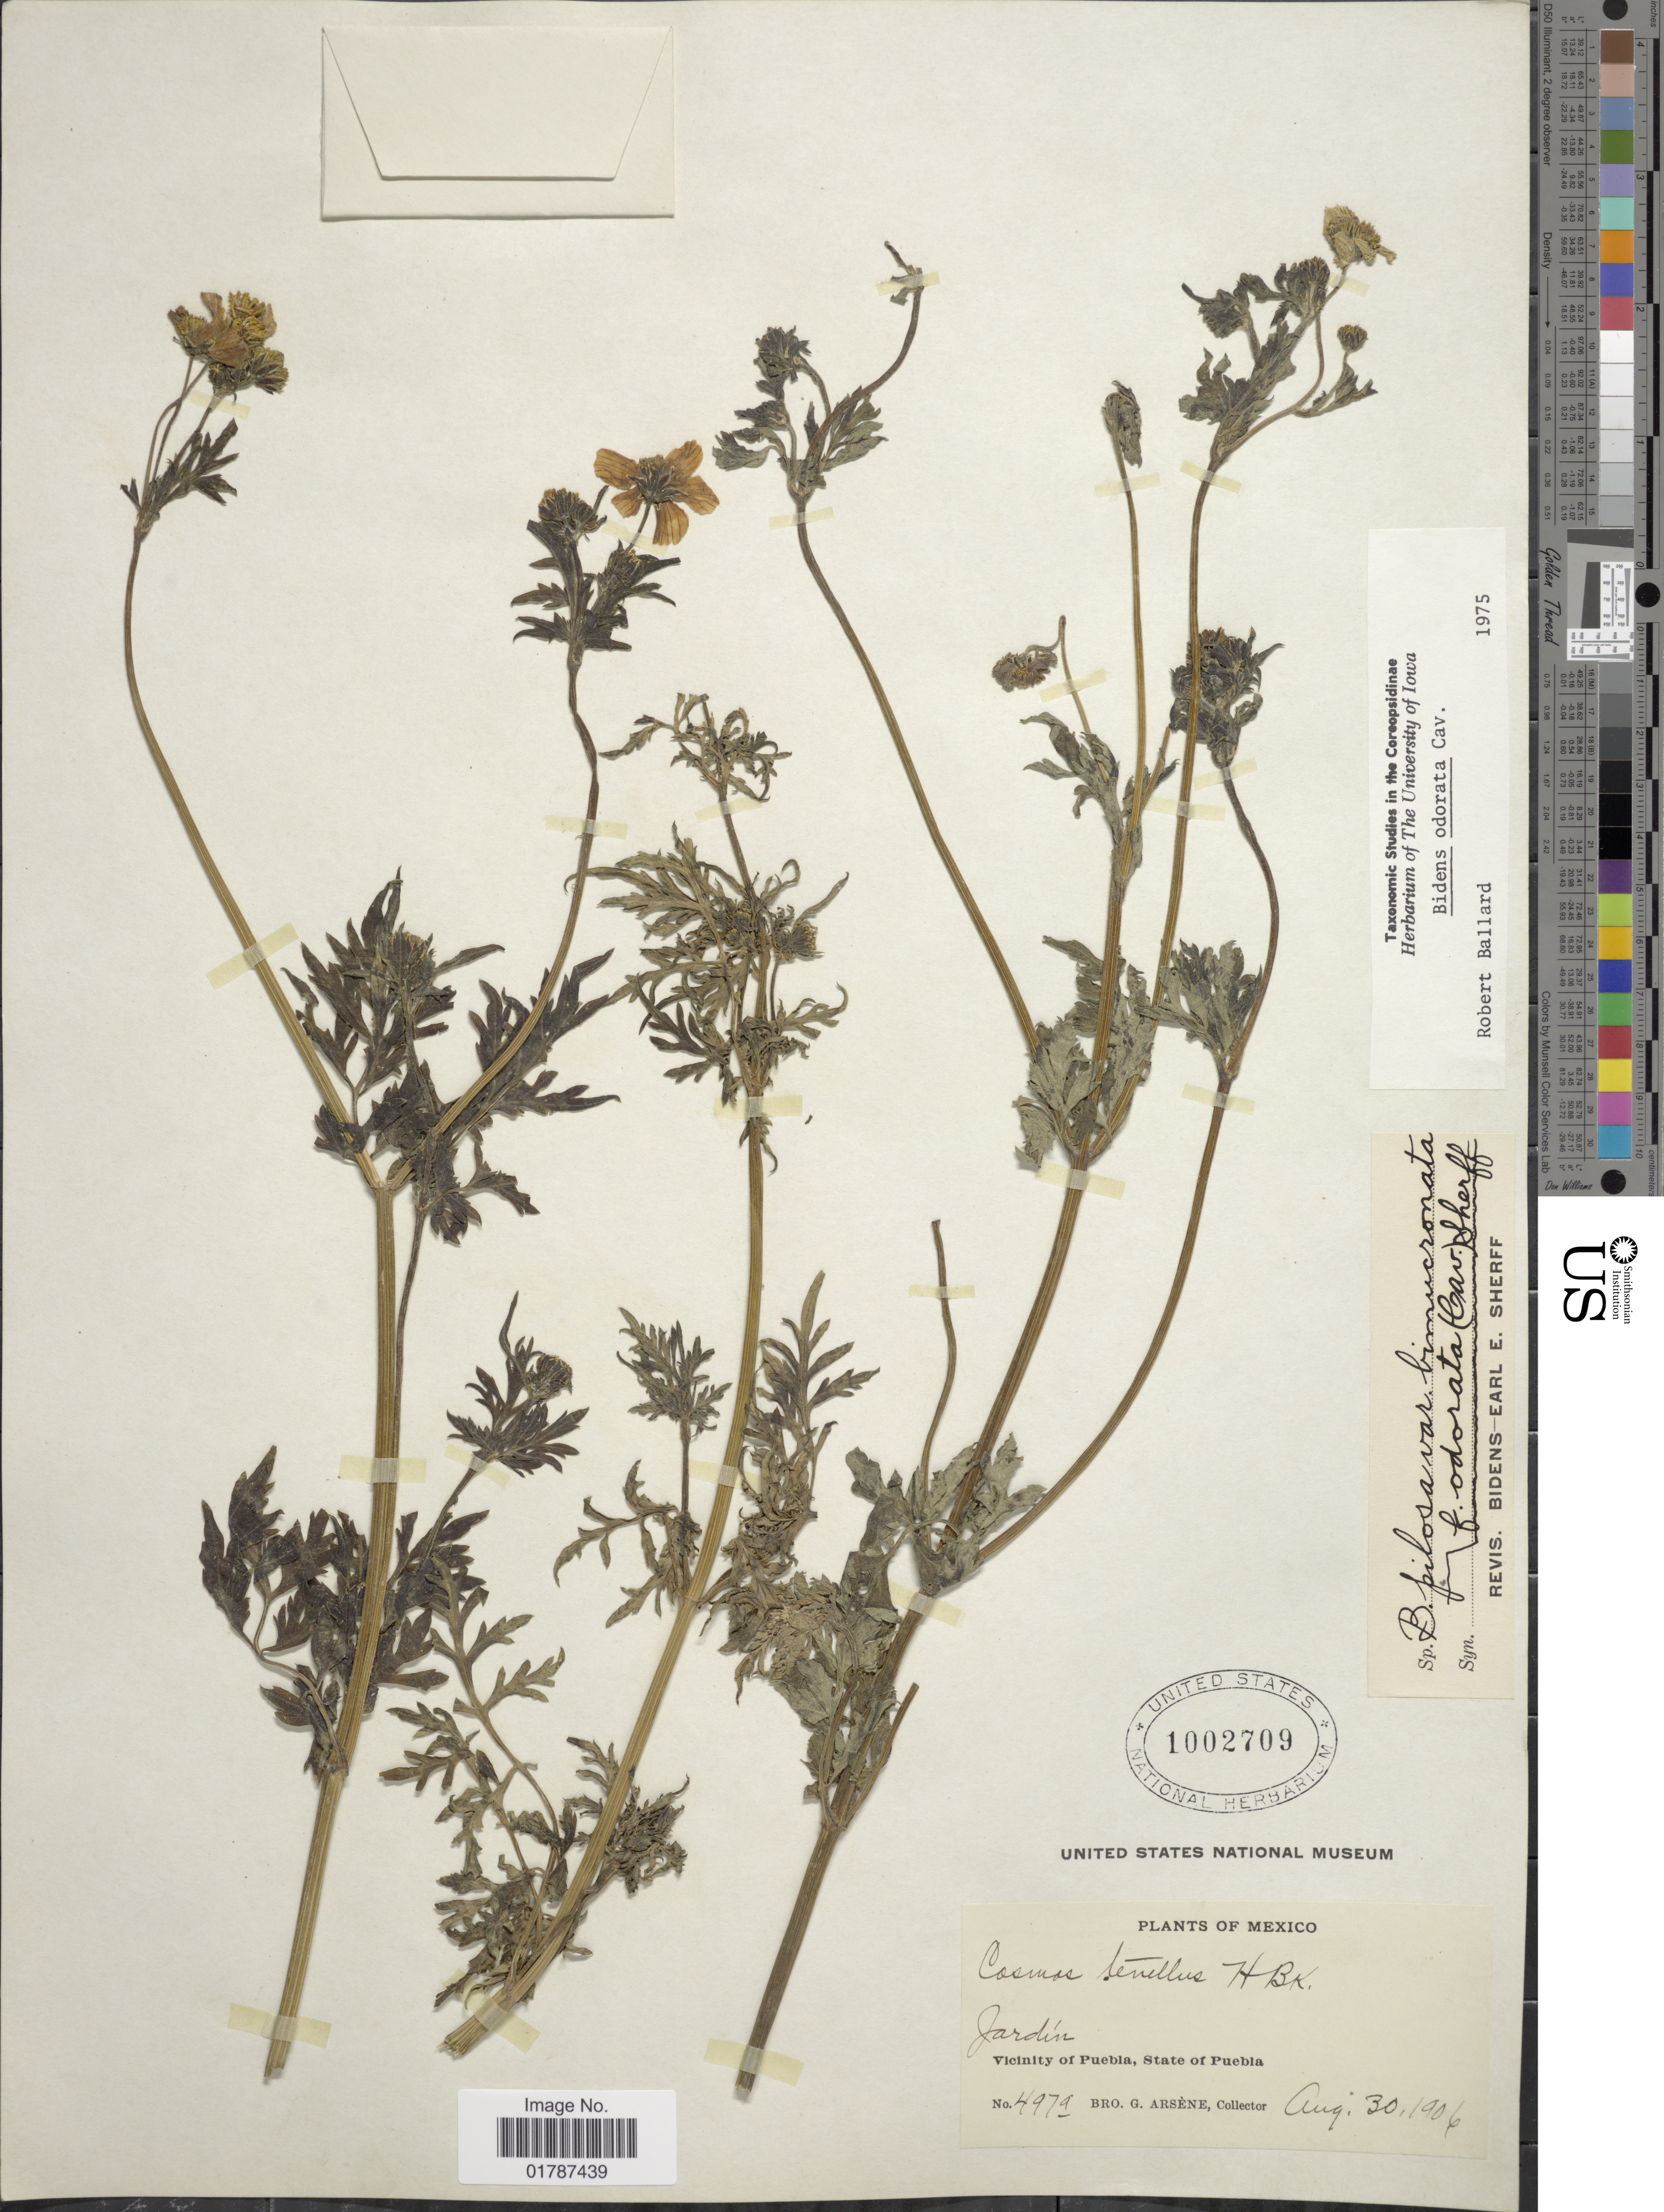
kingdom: Plantae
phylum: Tracheophyta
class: Magnoliopsida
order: Asterales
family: Asteraceae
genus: Bidens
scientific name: Bidens odorata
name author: Cav.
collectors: Bro. G. Arsène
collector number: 497a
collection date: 1906-08-30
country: Mexico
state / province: Puebla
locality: Vicinity of Puebla, State of Puebla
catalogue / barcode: US 1002709